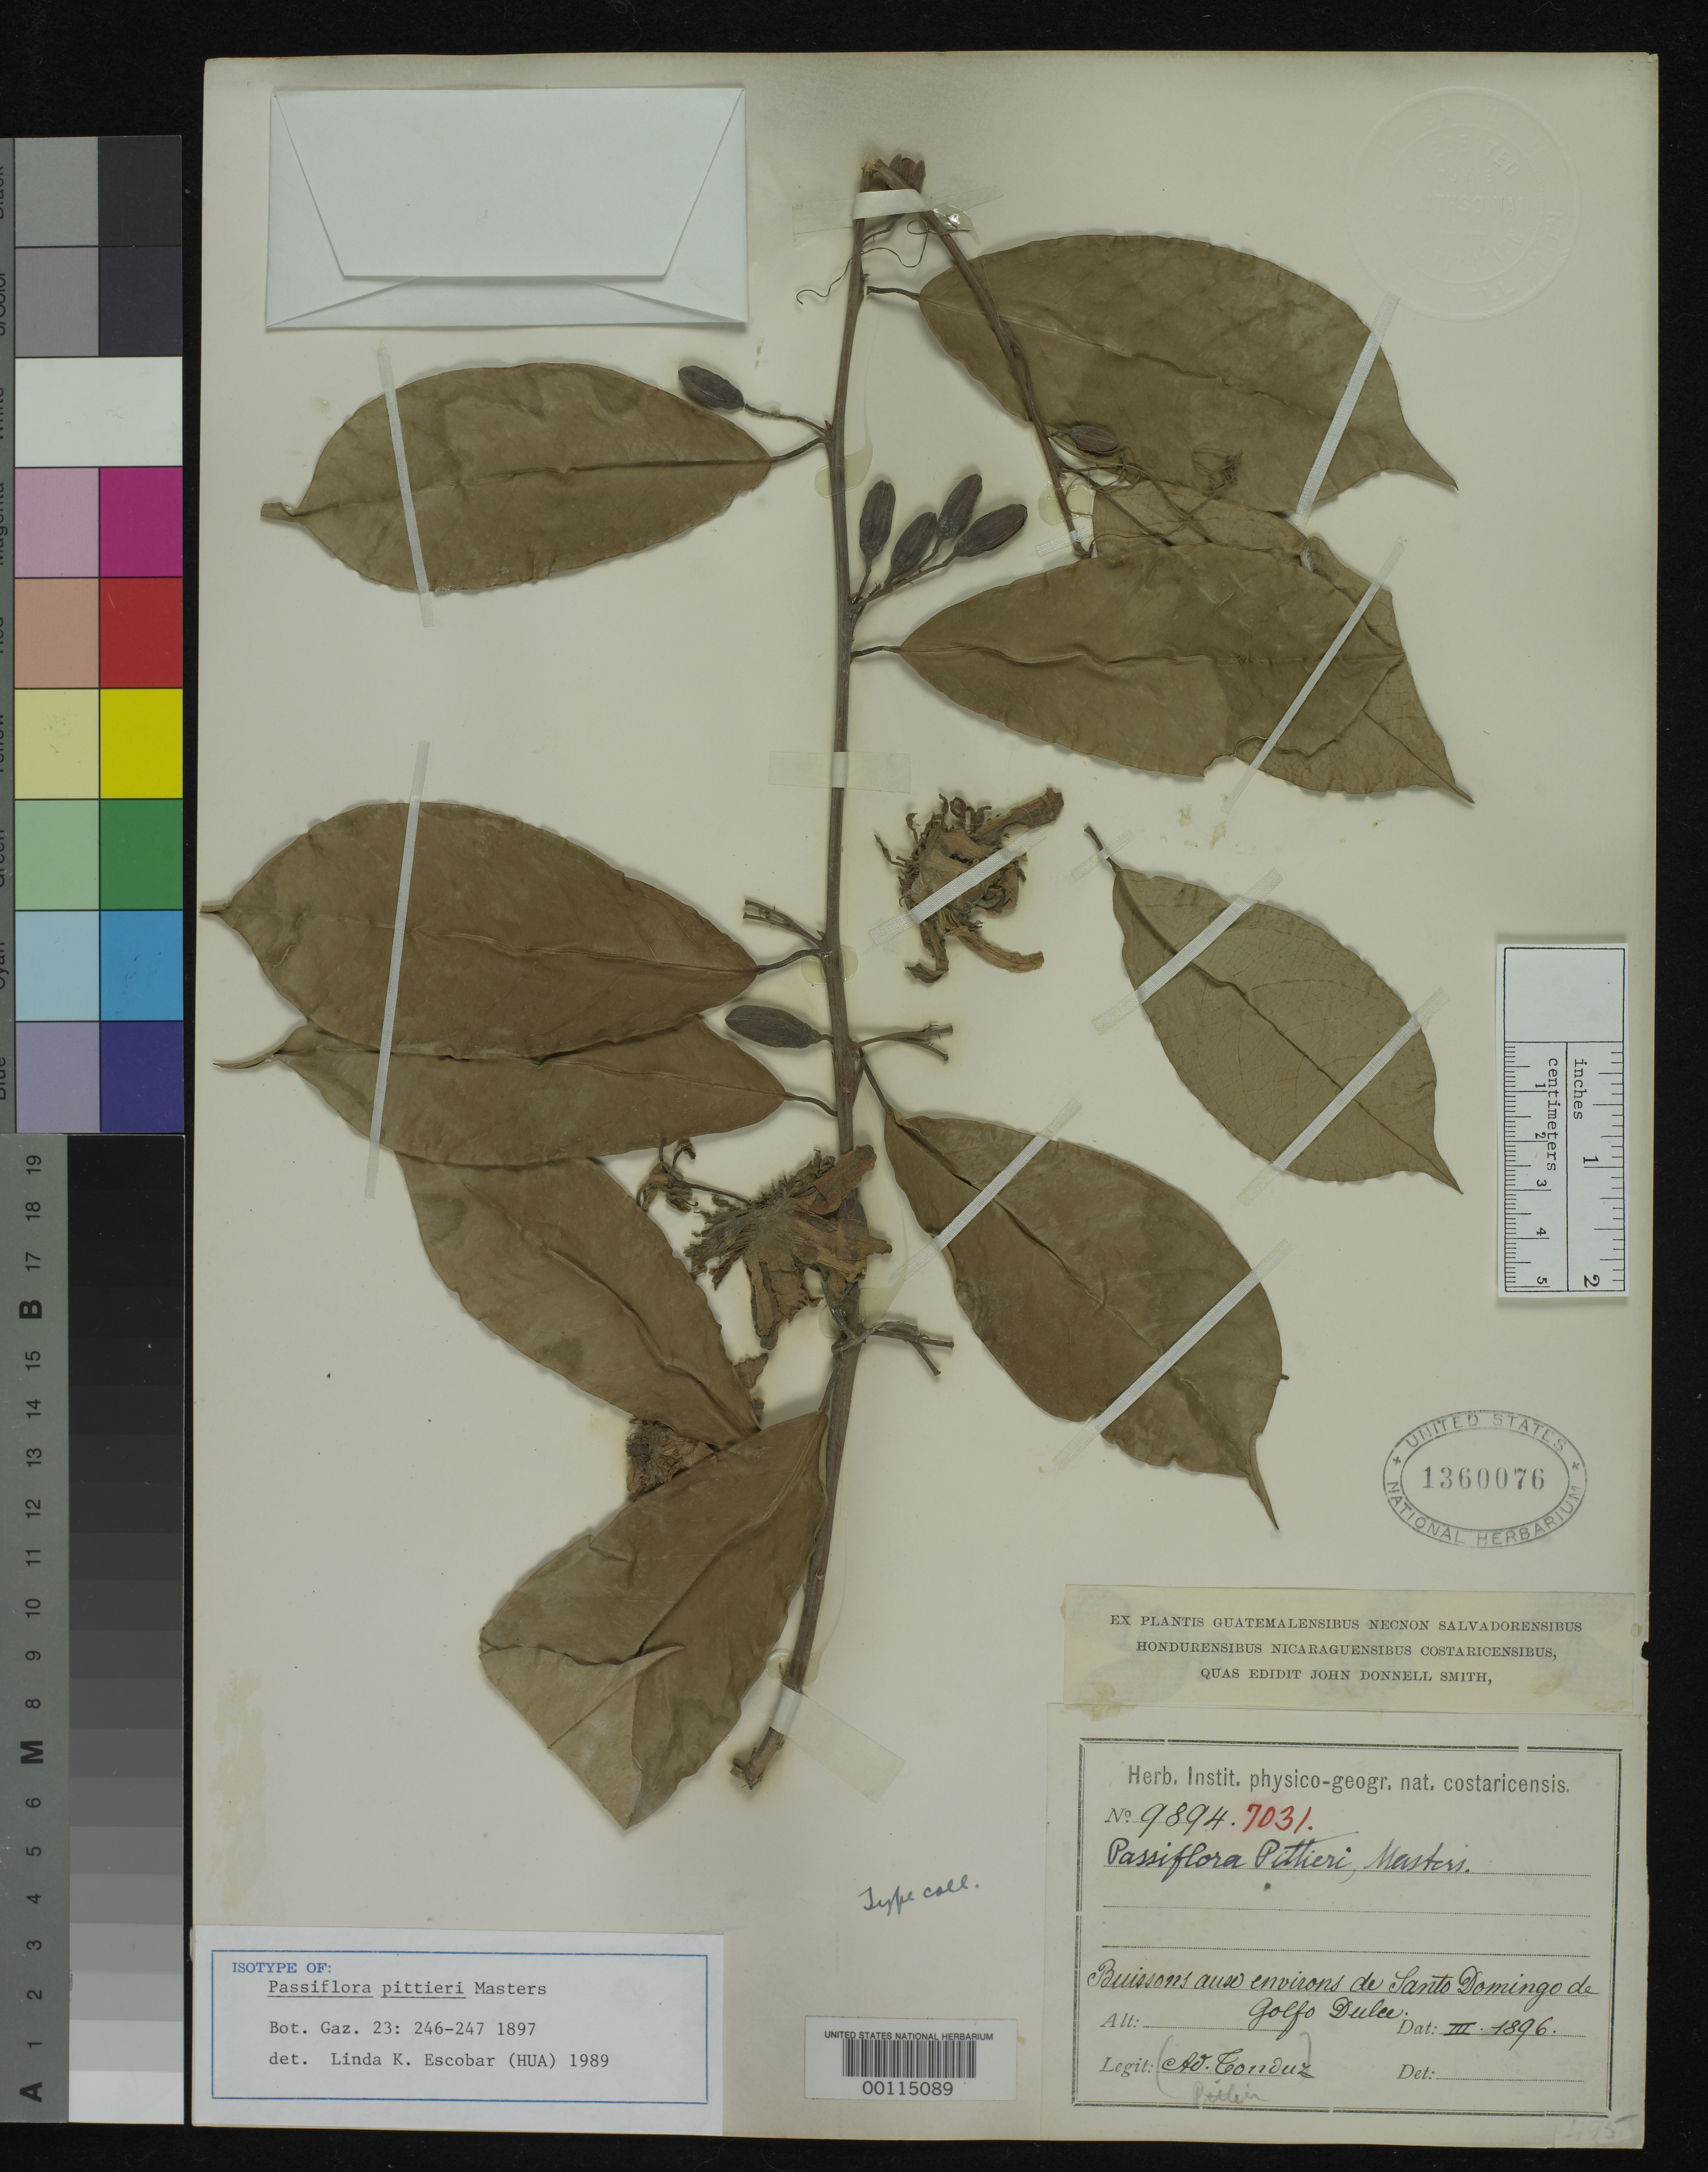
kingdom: Plantae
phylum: Tracheophyta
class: Magnoliopsida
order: Malpighiales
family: Passifloraceae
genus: Passiflora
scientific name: Passiflora pittieri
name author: Mast. in Donn. Sm.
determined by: Escobar, L. K. A. de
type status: Isotype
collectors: H. F. Pittier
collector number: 9894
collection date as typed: Mar 1896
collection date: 1896-03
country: Costa Rica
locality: Santo Domingo de Golfo Dulce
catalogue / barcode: US 1360076